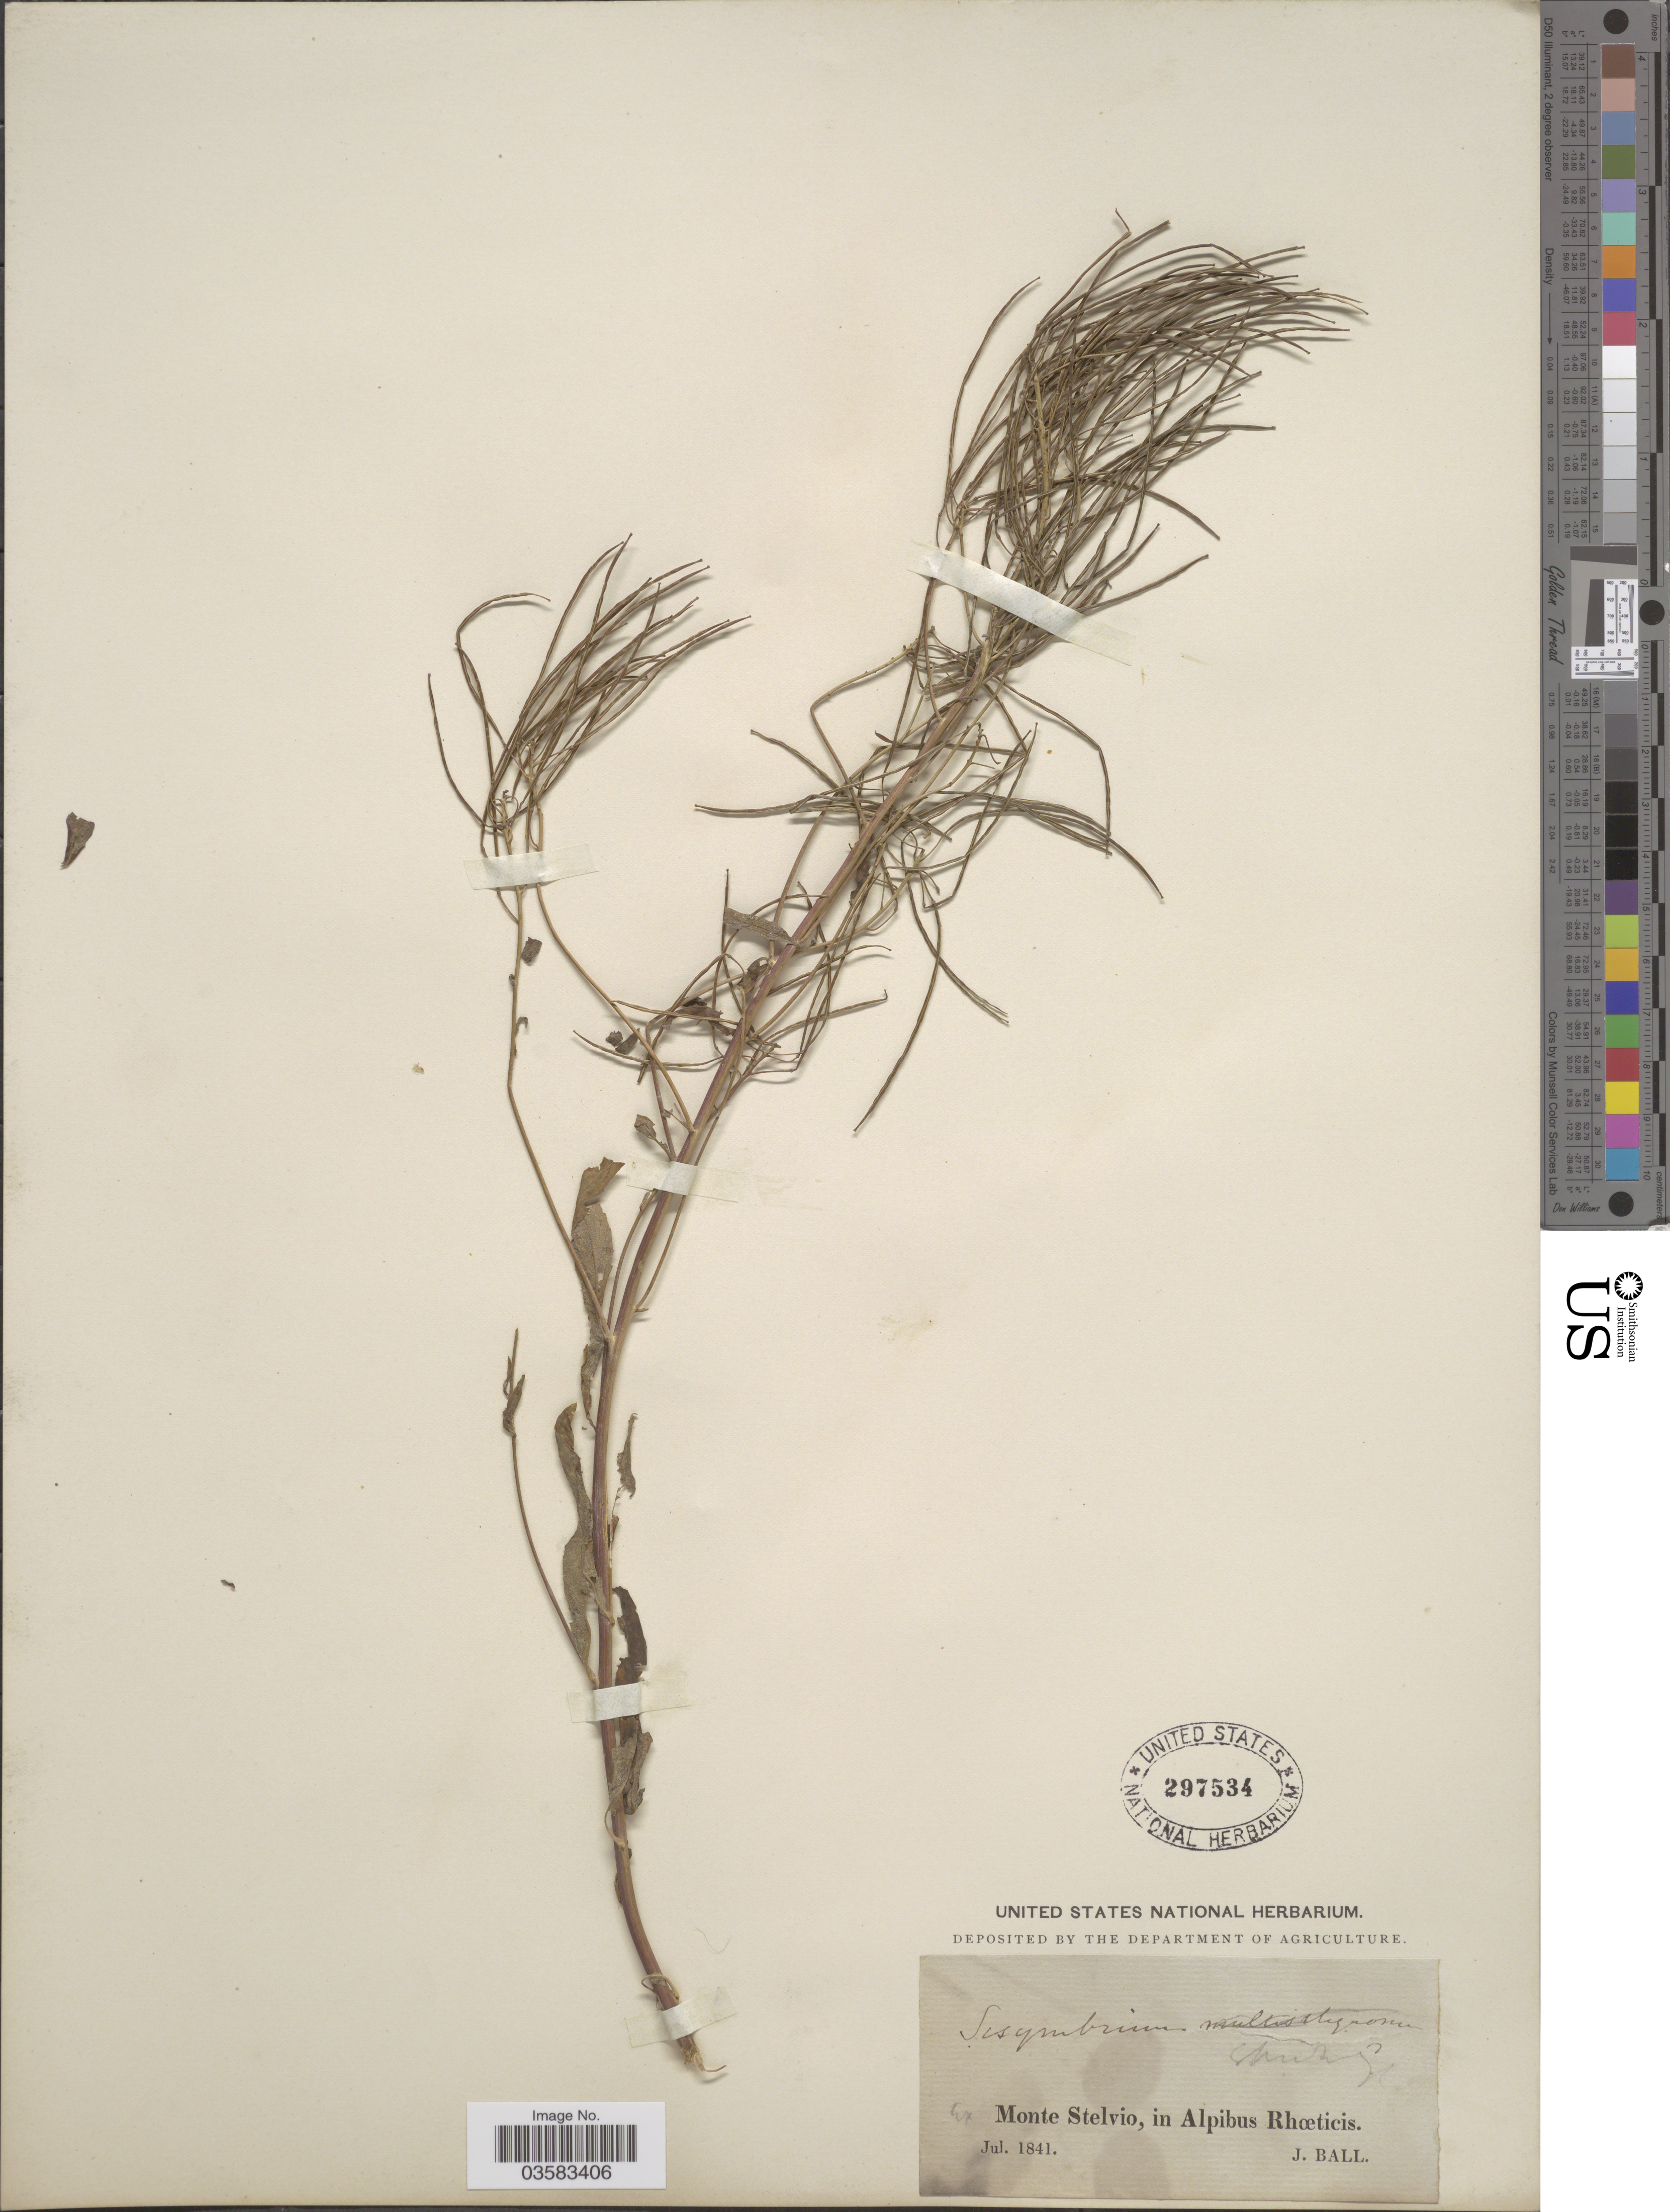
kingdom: Plantae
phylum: Tracheophyta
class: Magnoliopsida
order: Brassicales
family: Brassicaceae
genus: Sisymbrium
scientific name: Sisymbrium sp.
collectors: J. Ball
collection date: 1841-07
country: Italy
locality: Monte Stelvio, in Alpibus Rhoeticis.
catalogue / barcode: US 297534